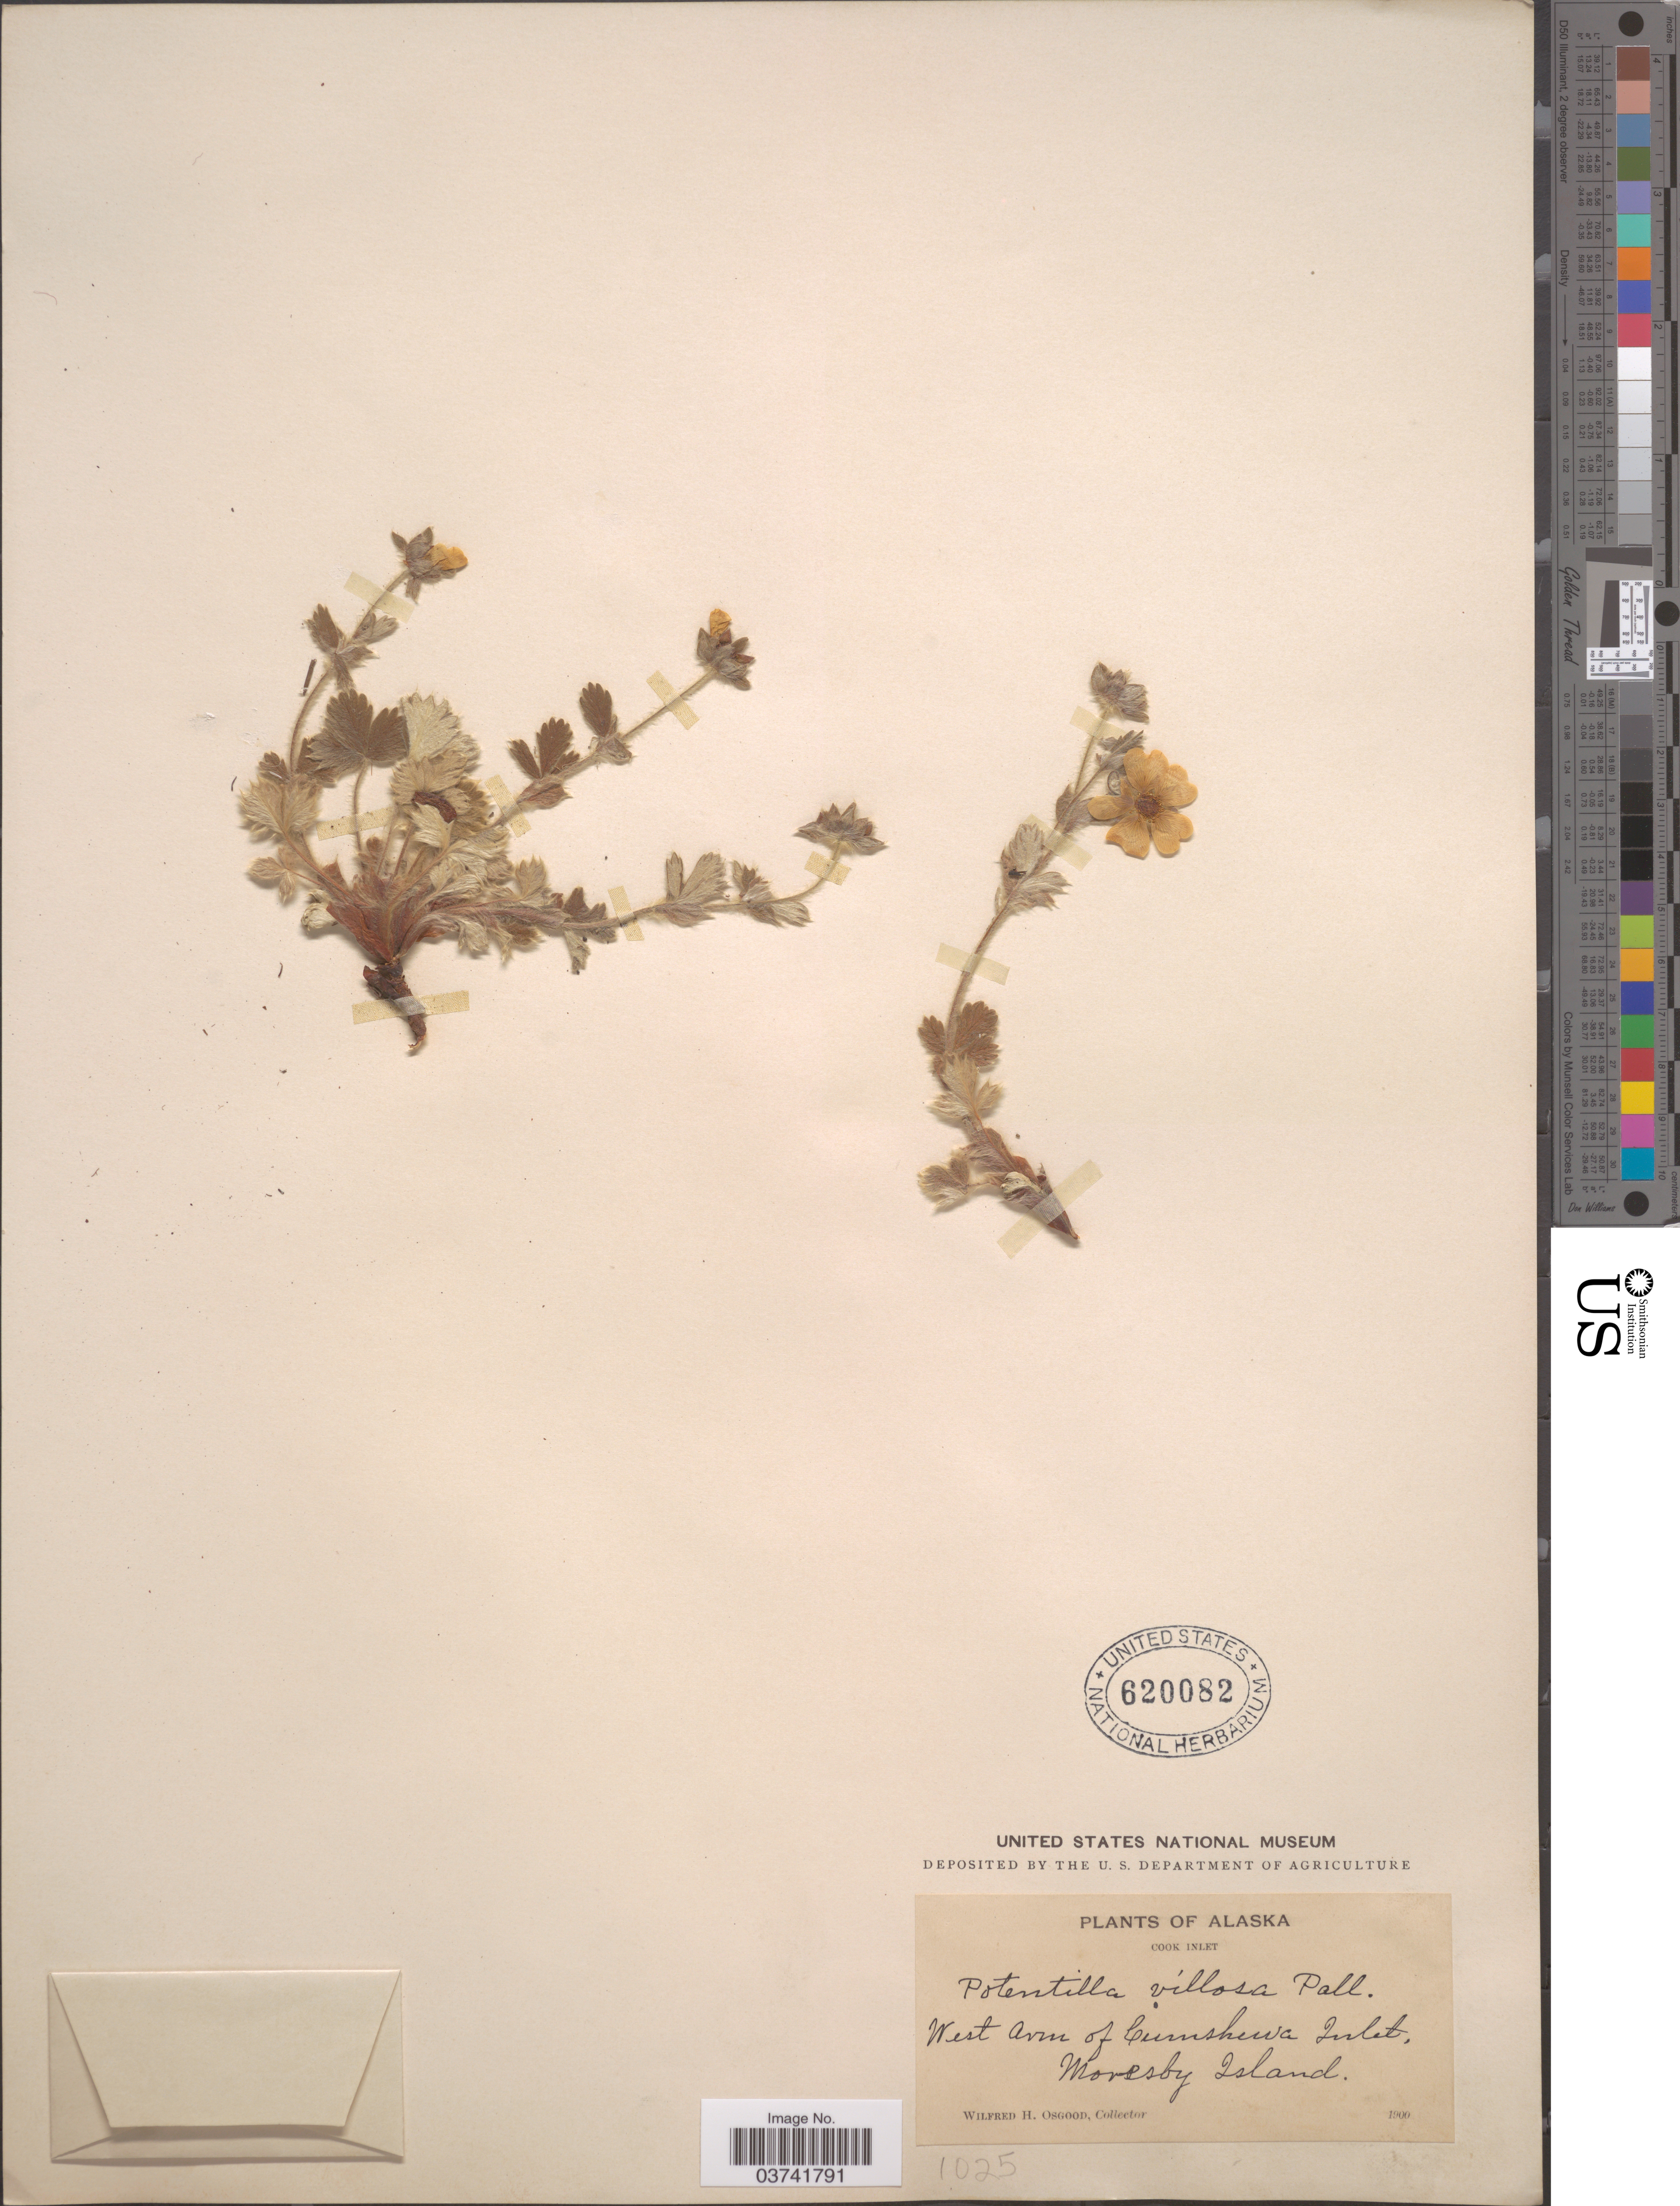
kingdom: Plantae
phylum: Tracheophyta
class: Magnoliopsida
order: Rosales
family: Rosaceae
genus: Potentilla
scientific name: Potentilla villosa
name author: Pall. ex Pursh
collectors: W. Osgood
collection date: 1900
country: United States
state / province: Alaska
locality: Cook Inlet. West Arm of Cumshewa Inlet, Moresby Island.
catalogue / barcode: US 620082